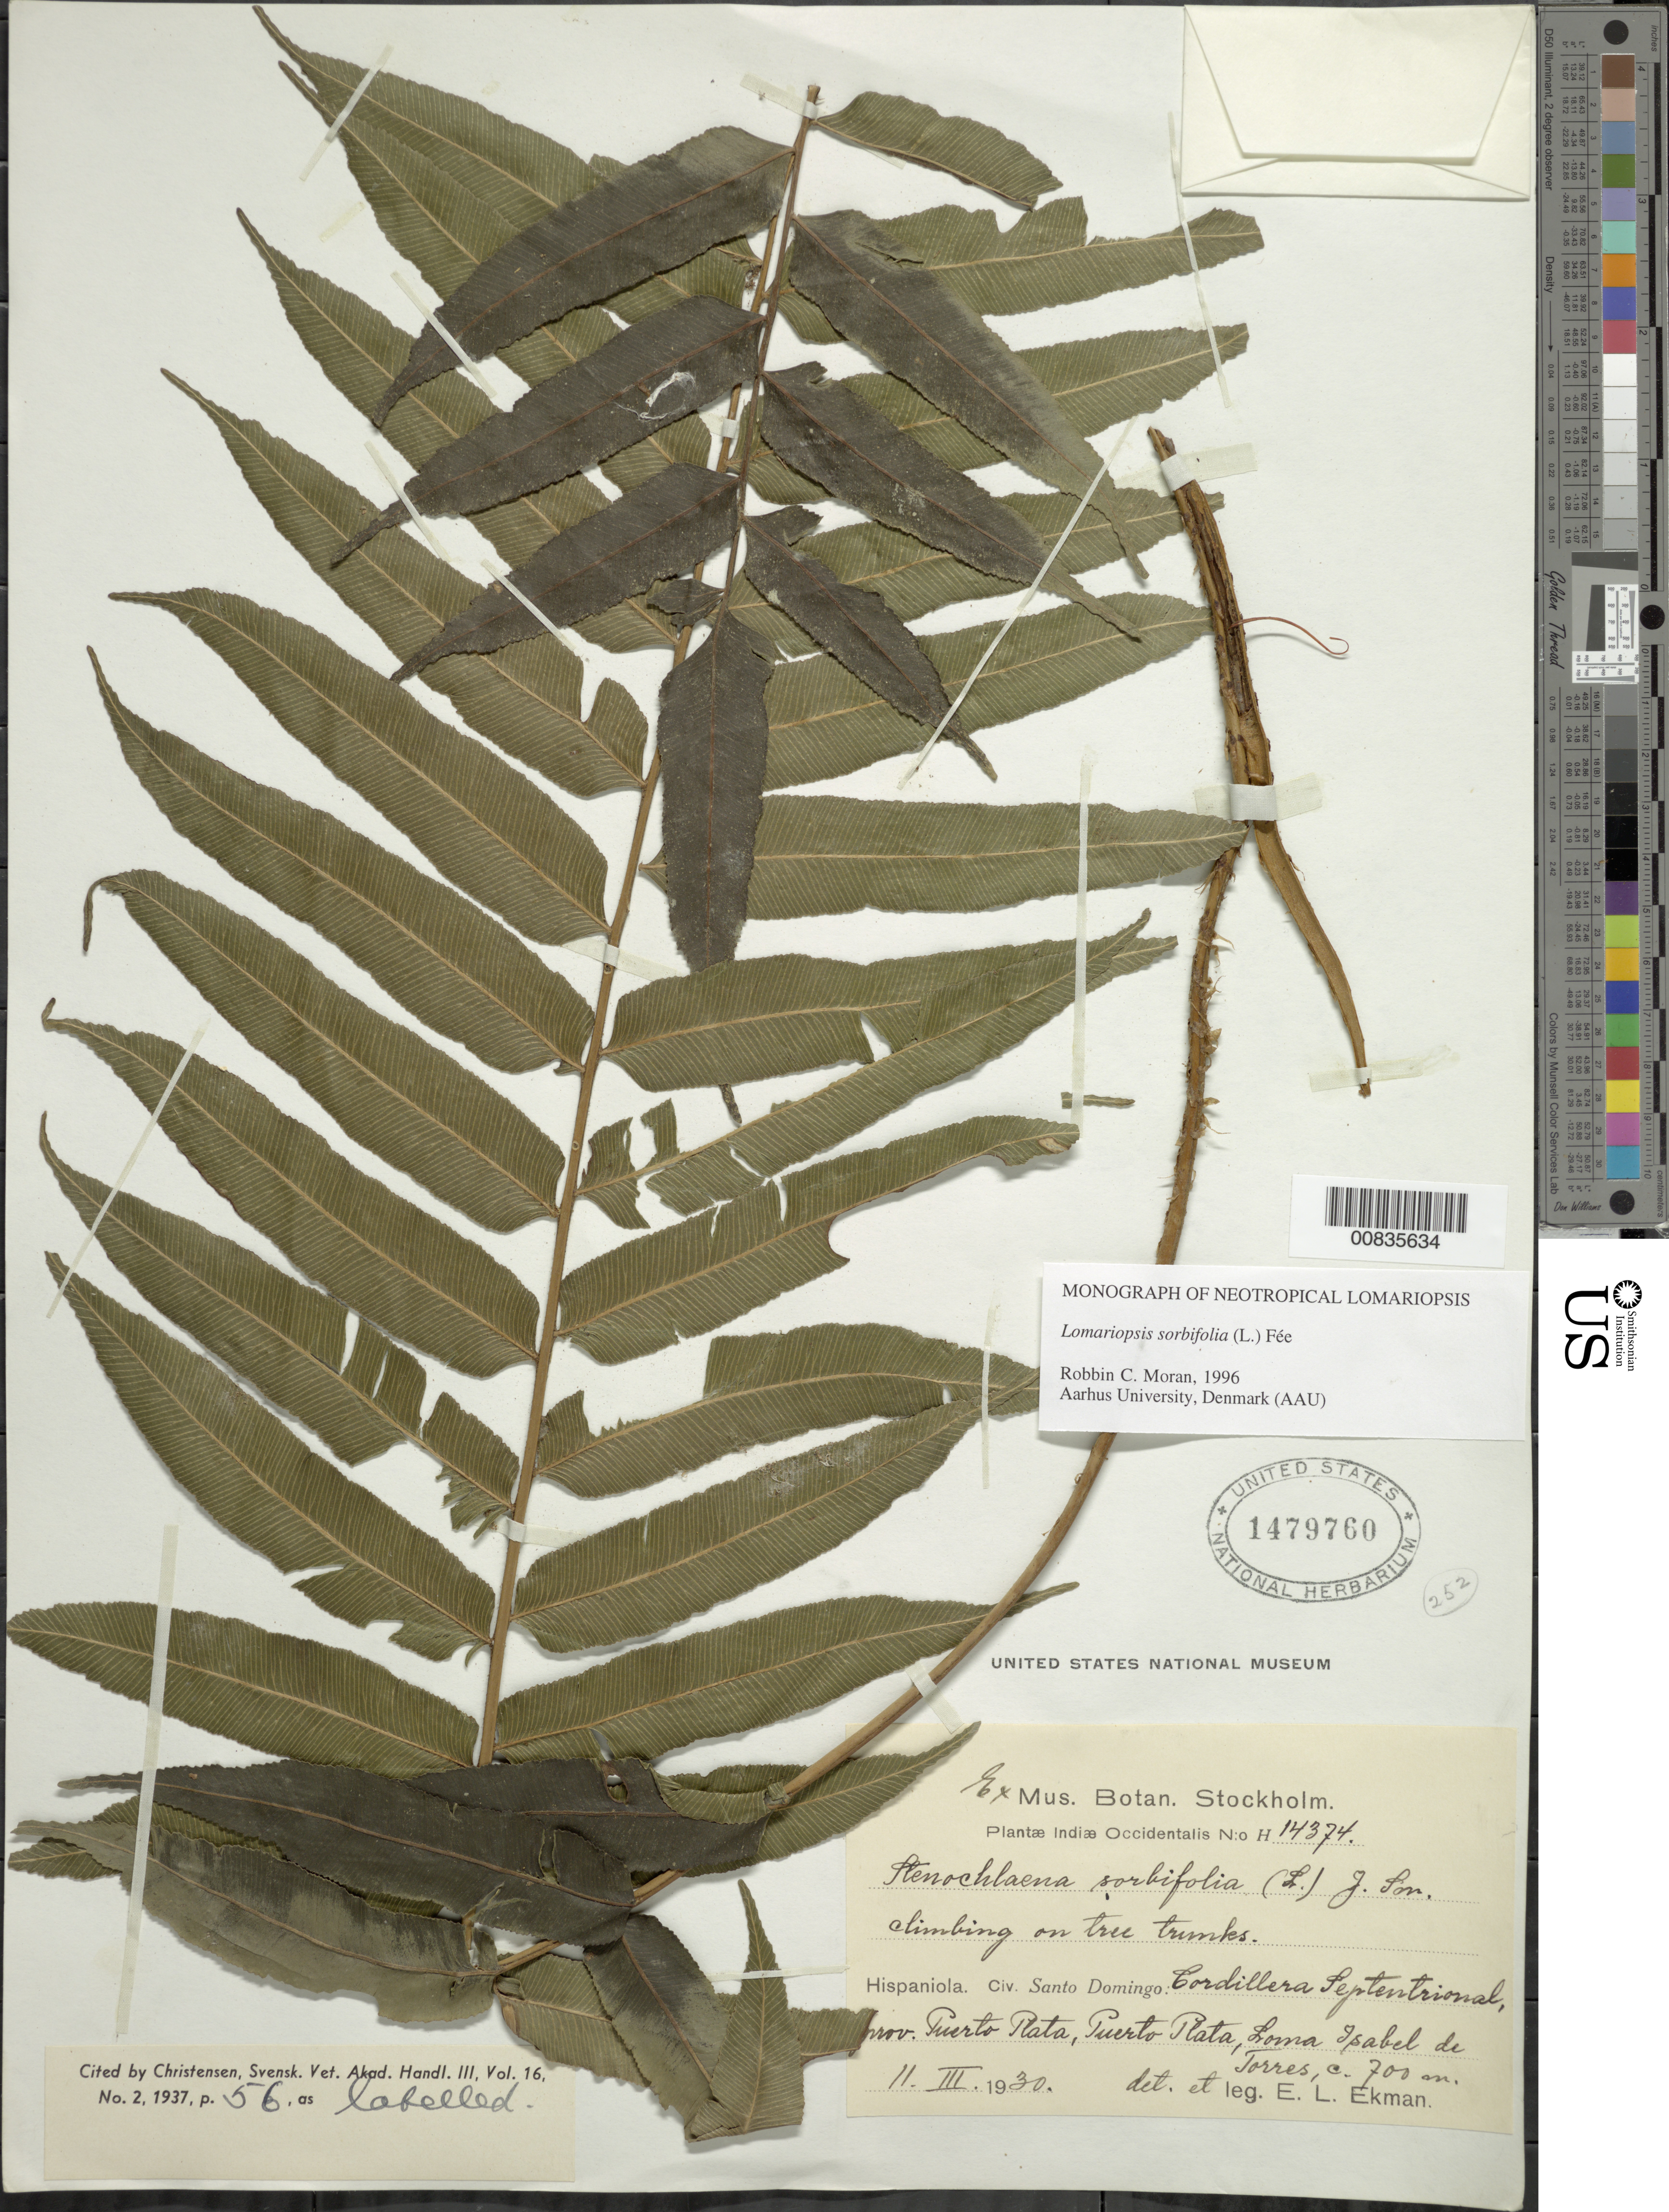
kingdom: Plantae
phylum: Tracheophyta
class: Polypodiopsida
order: Polypodiales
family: Lomariopsidaceae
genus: Lomariopsis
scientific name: Lomariopsis sorbifolia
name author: (L.) Fée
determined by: Moran, R. C.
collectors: E. L. Ekman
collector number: H 14374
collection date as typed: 11 Mar 1930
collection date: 1930-03-11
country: Dominican Republic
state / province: Puerto Plata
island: Hispaniola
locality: Cordillera Septentrional, Puerto Plata, Loma Isabel de Torres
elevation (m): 700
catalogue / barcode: US 1479760